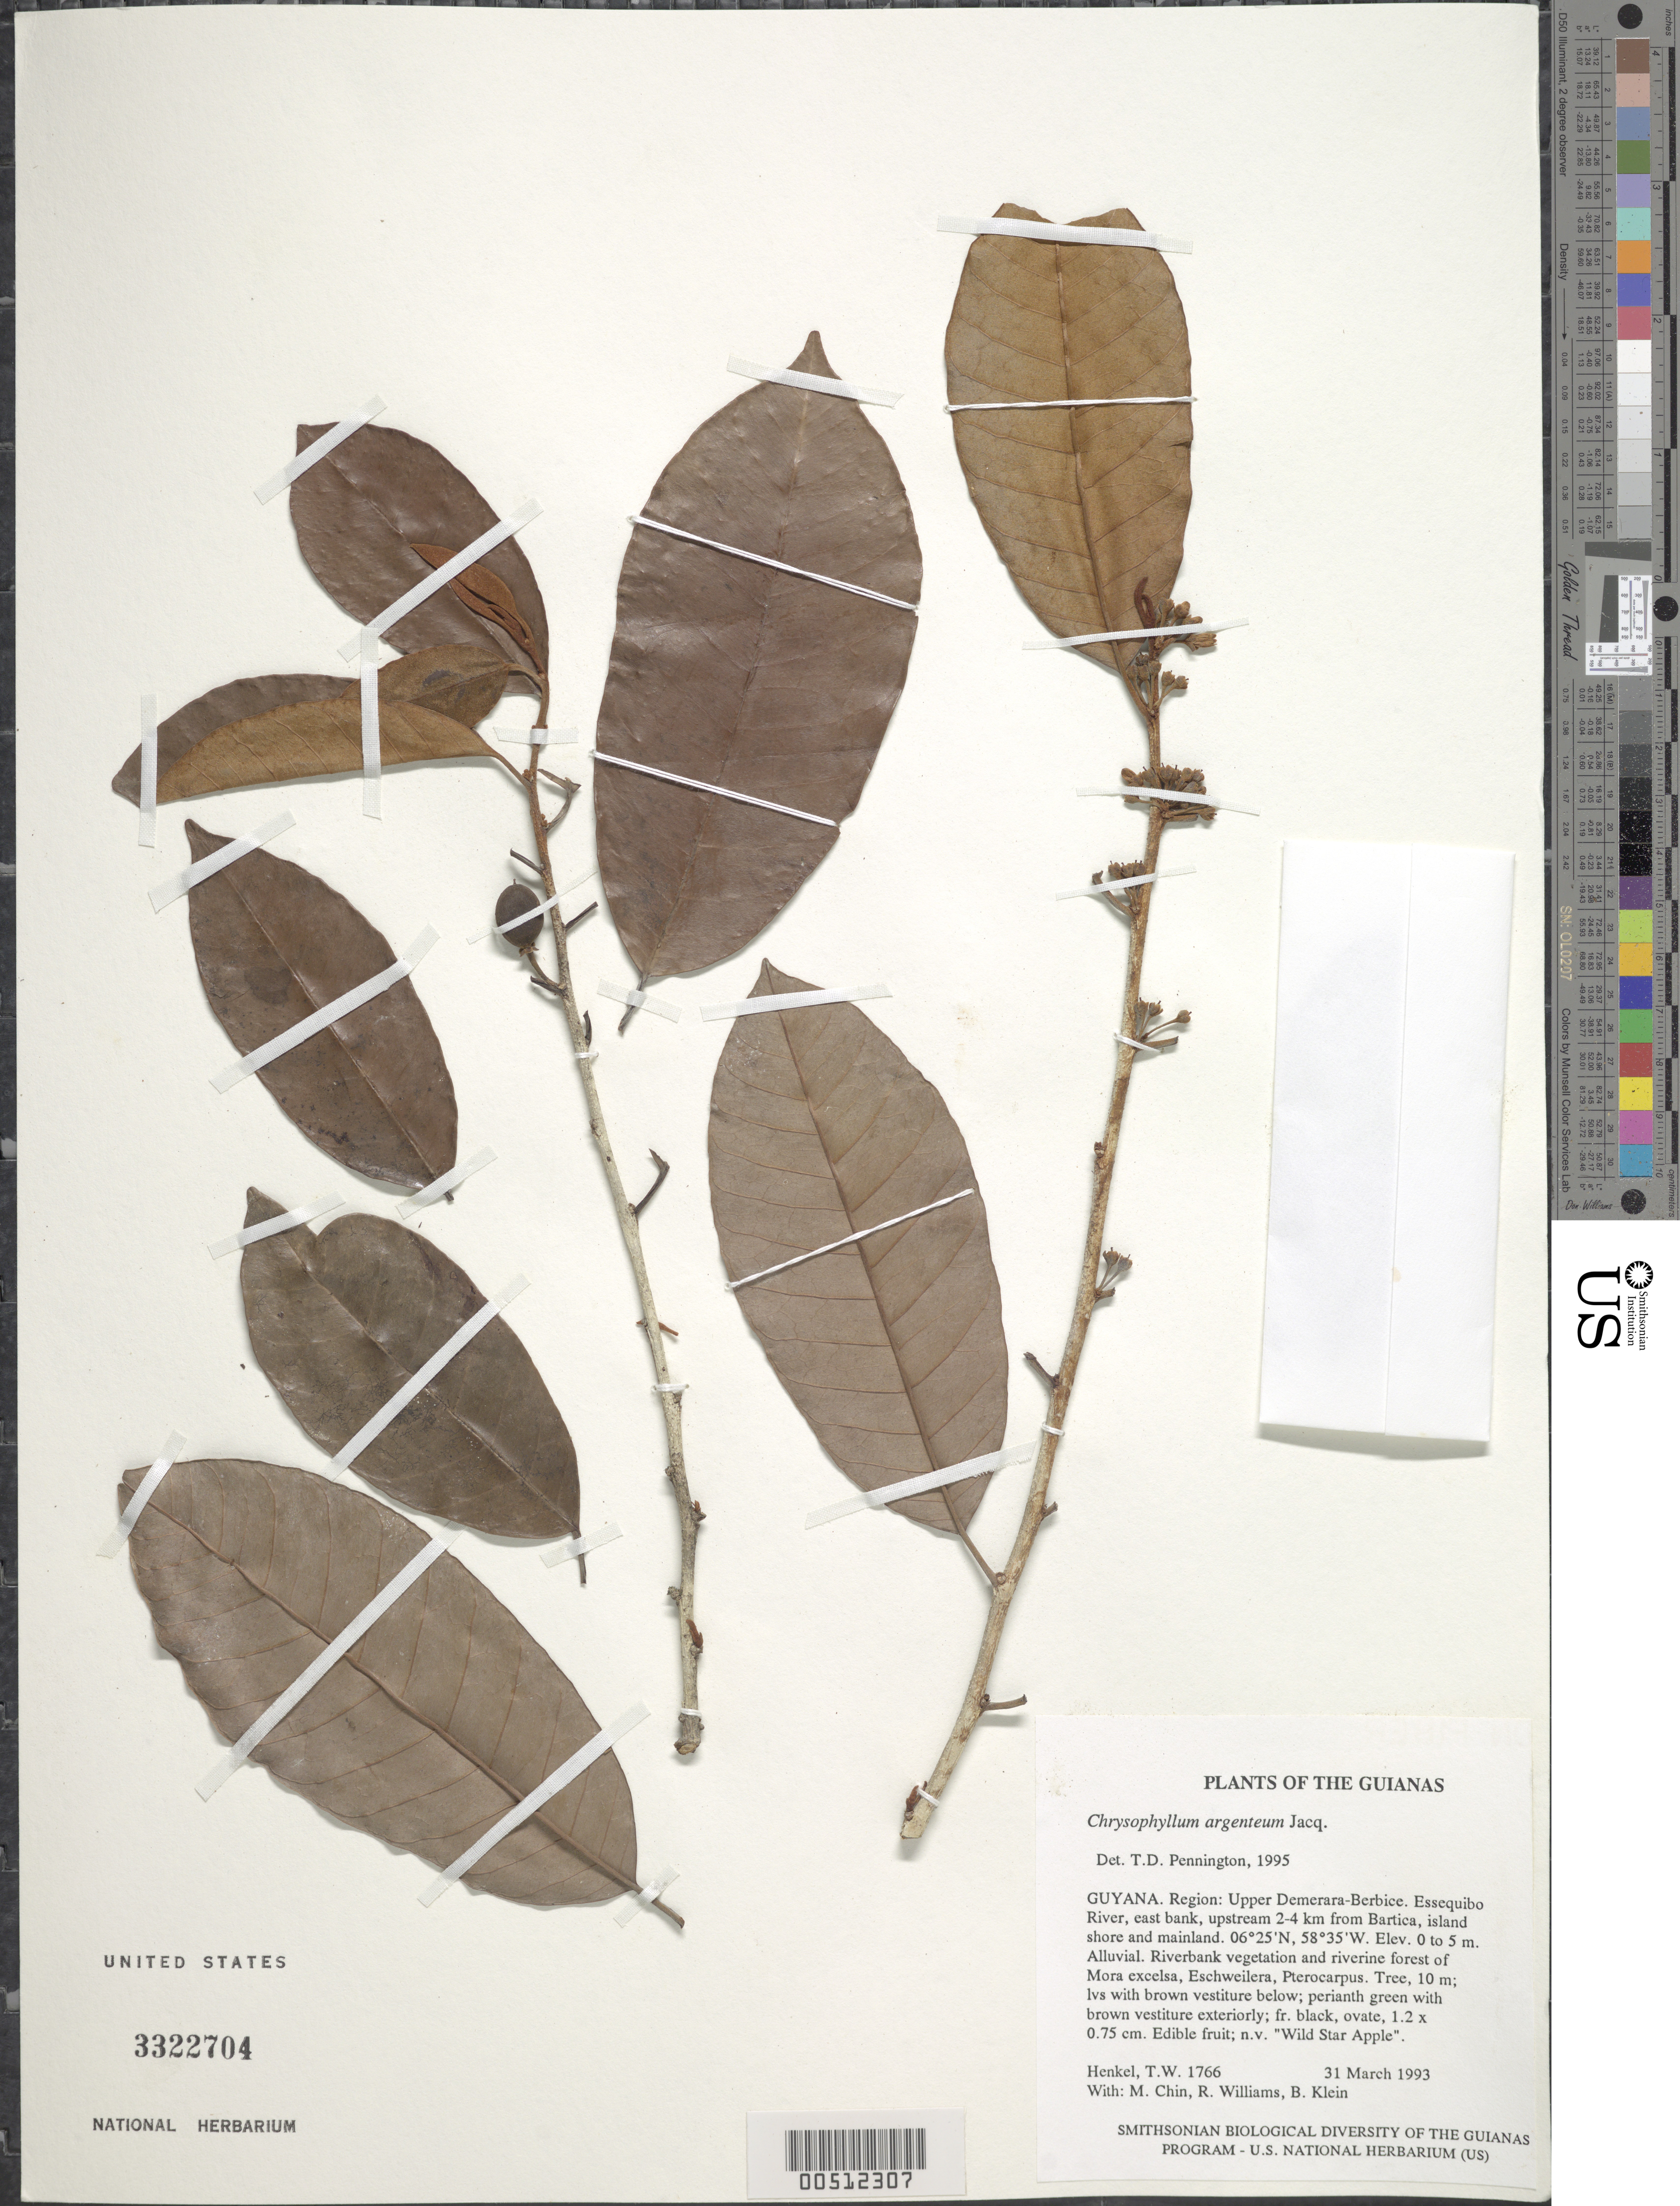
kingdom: Plantae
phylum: Tracheophyta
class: Magnoliopsida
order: Ericales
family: Sapotaceae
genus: Chrysophyllum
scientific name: Chrysophyllum argenteum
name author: Jacq.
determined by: Pennington, T. D., (K)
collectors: T. Henkel, M. Chin, R. Williams & B. Klein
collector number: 1766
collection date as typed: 31 March 1993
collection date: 1993-03-31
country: Guyana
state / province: U. Demerara-Berbice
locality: Essequibo River, E bank, upstream 2-4 km from Bartica, island shore and mainland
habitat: Alluvial. Riverbank vegetation and riverine forest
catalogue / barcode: US 3322704